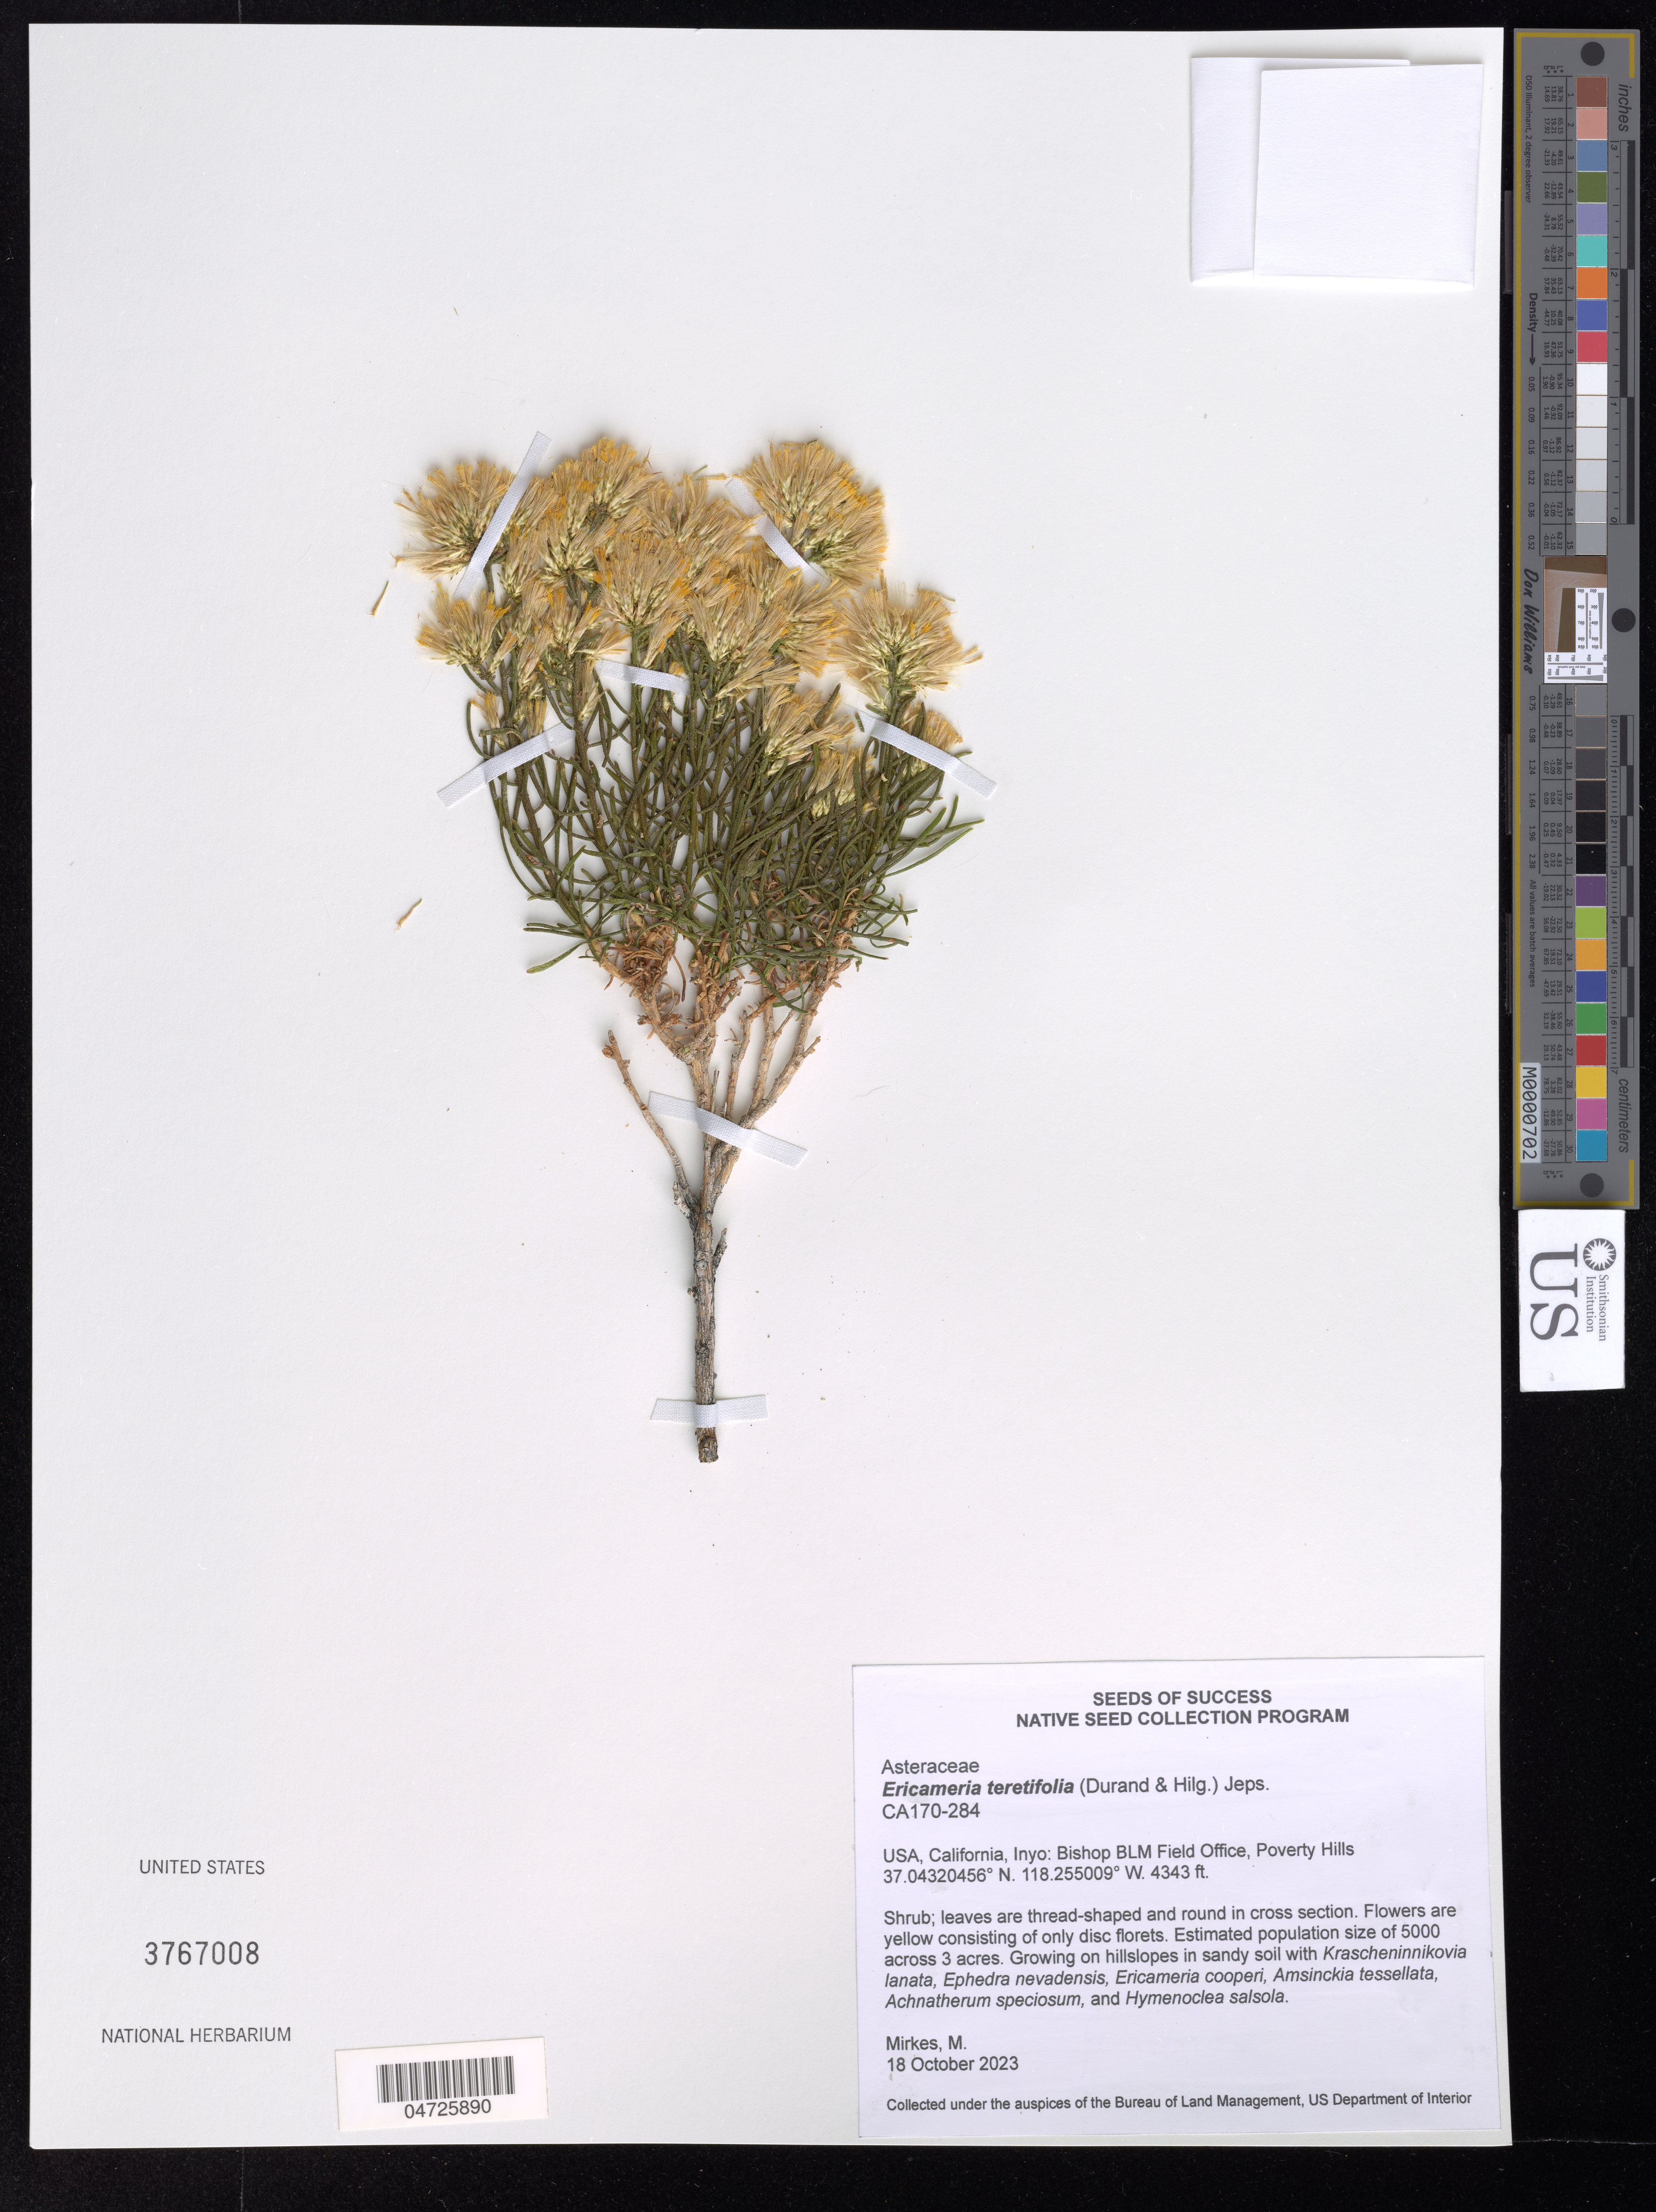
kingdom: Plantae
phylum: Tracheophyta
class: Magnoliopsida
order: Asterales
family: Asteraceae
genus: Ericameria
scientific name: Ericameria teretifolia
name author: (Durand & Hilg.) Jeps.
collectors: M. Mirkes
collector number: CA170-284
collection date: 2023-10-18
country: United States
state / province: California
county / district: Inyo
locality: Inyo: Bishop BLM Field Office, Poverty Hills.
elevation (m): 1324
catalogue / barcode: US 3767008